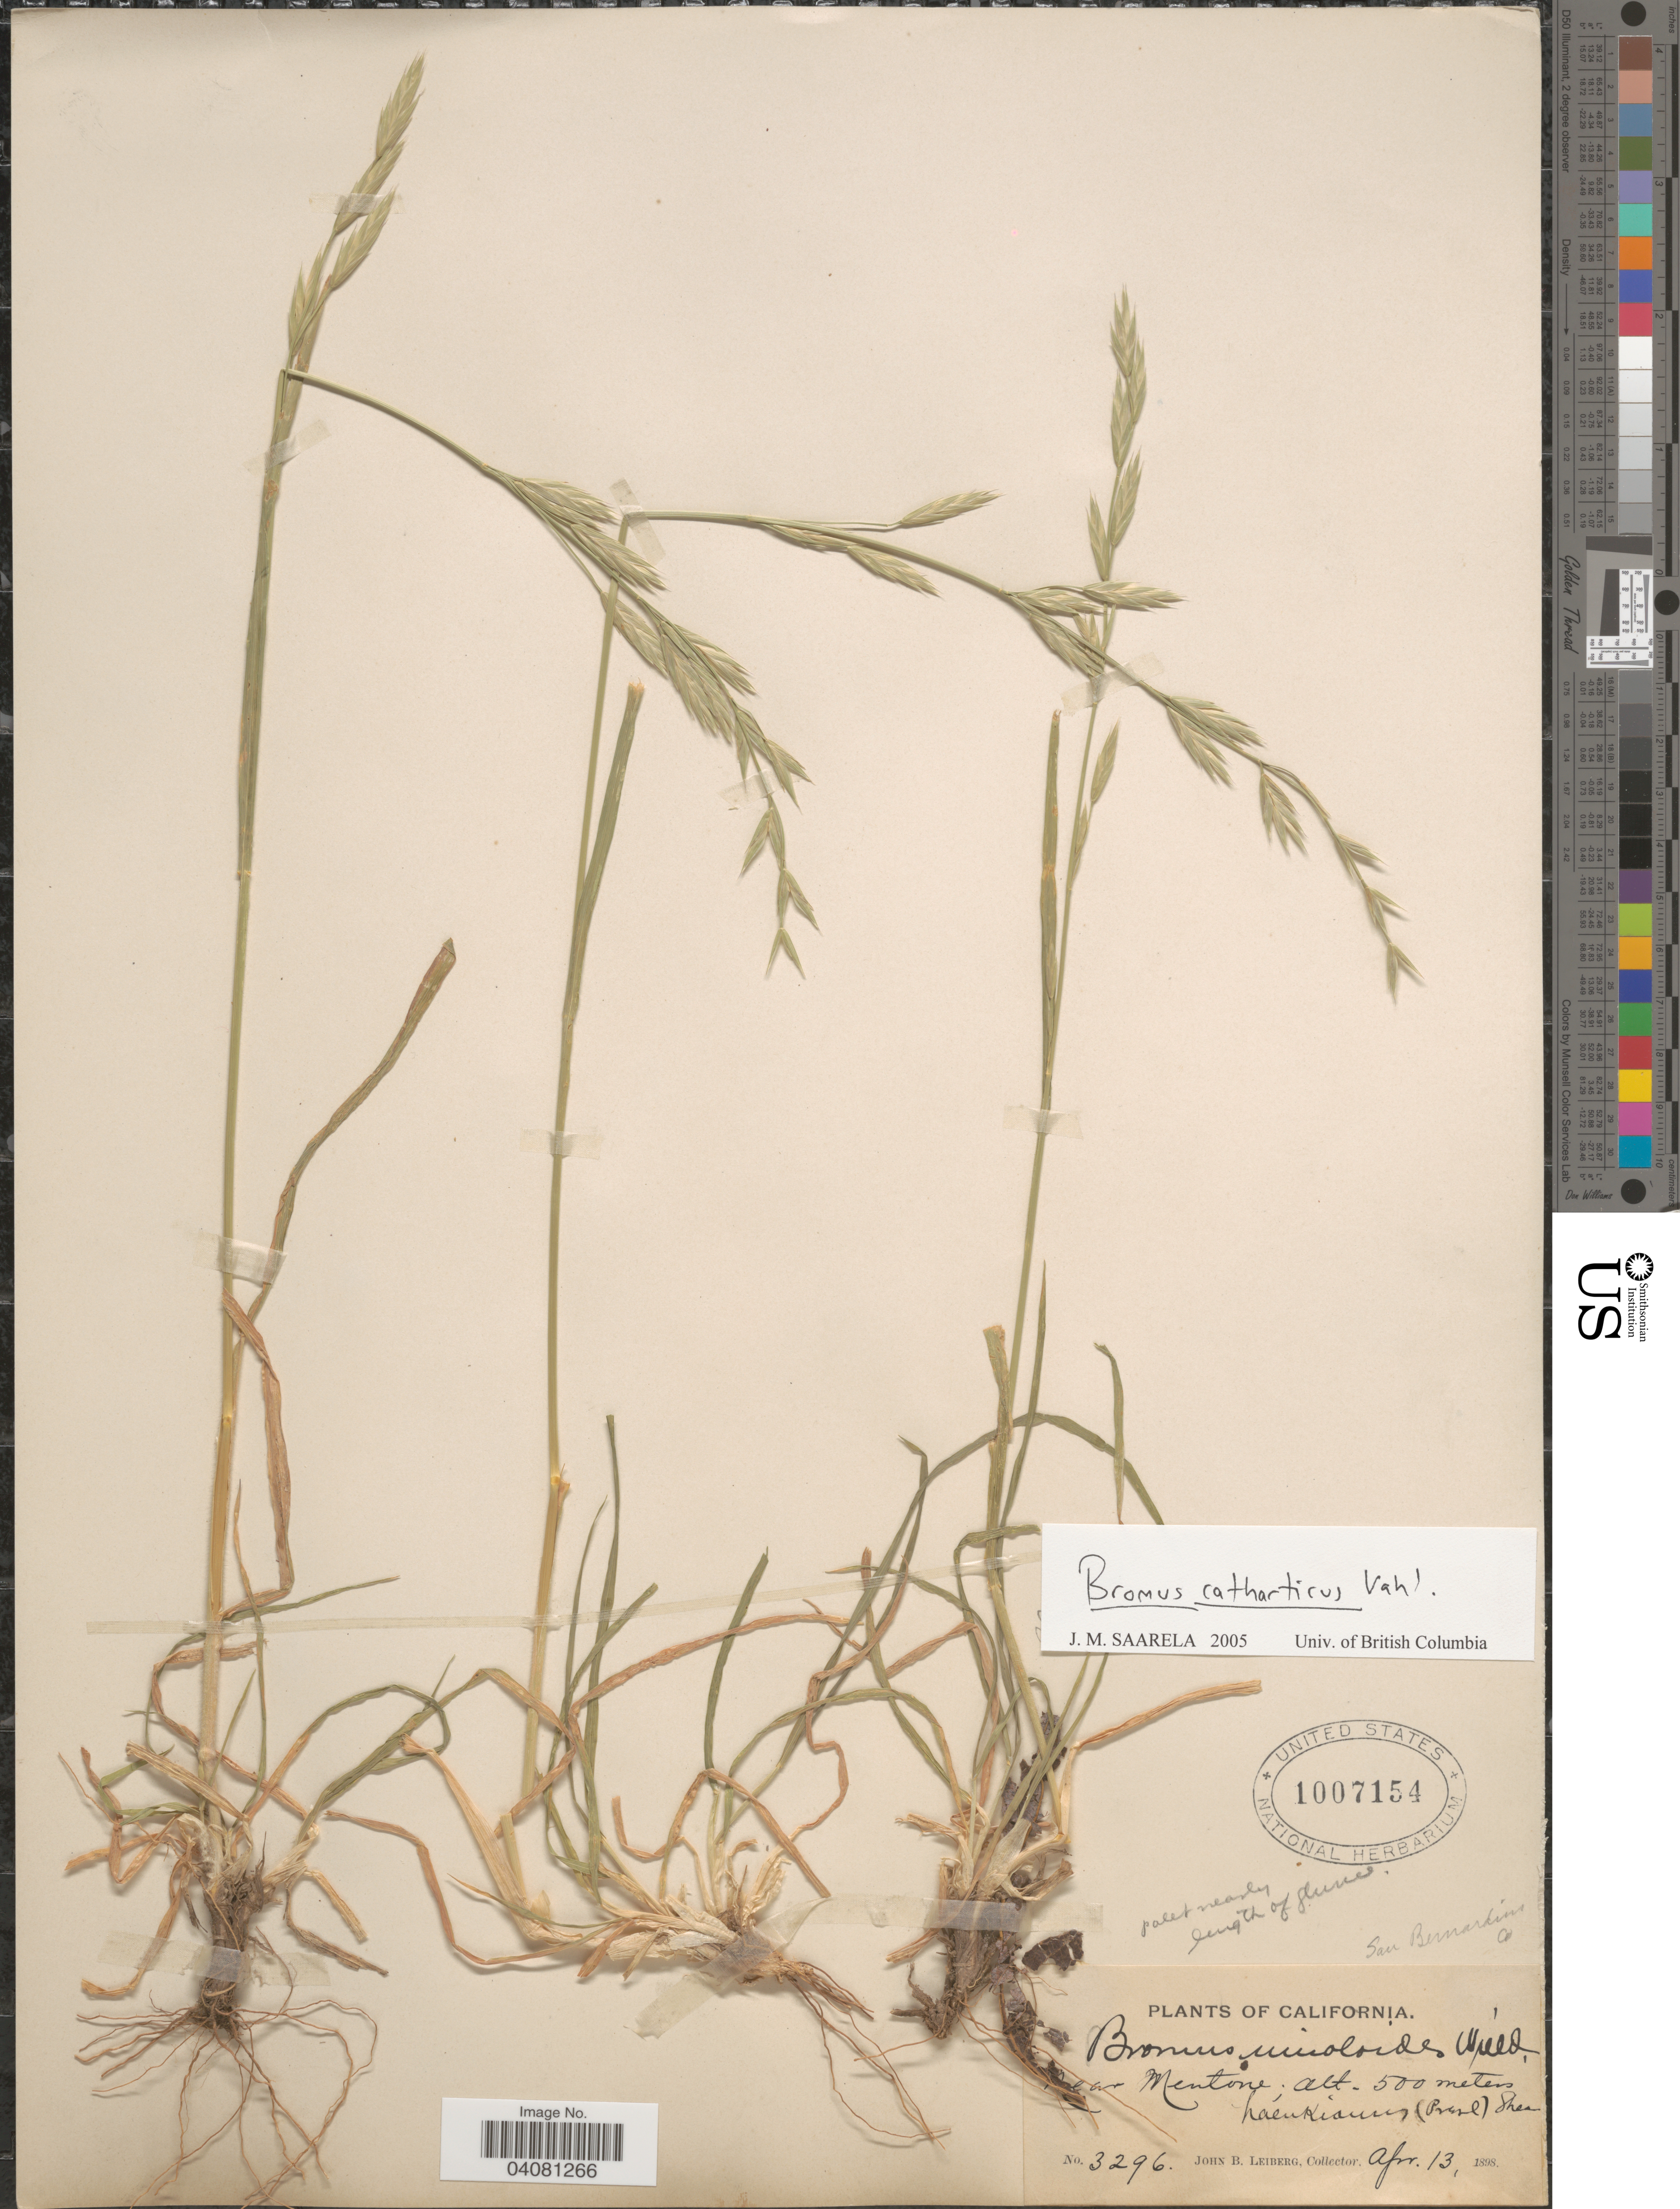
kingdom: Plantae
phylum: Tracheophyta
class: Liliopsida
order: Poales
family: Poaceae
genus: Bromus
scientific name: Bromus catharticus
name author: Vahl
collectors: J. B. Leiberg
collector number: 3296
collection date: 1898-04-13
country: United States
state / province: California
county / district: San Bernardino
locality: San Bernardino Co. Near Mentone.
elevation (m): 500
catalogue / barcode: US 1007154